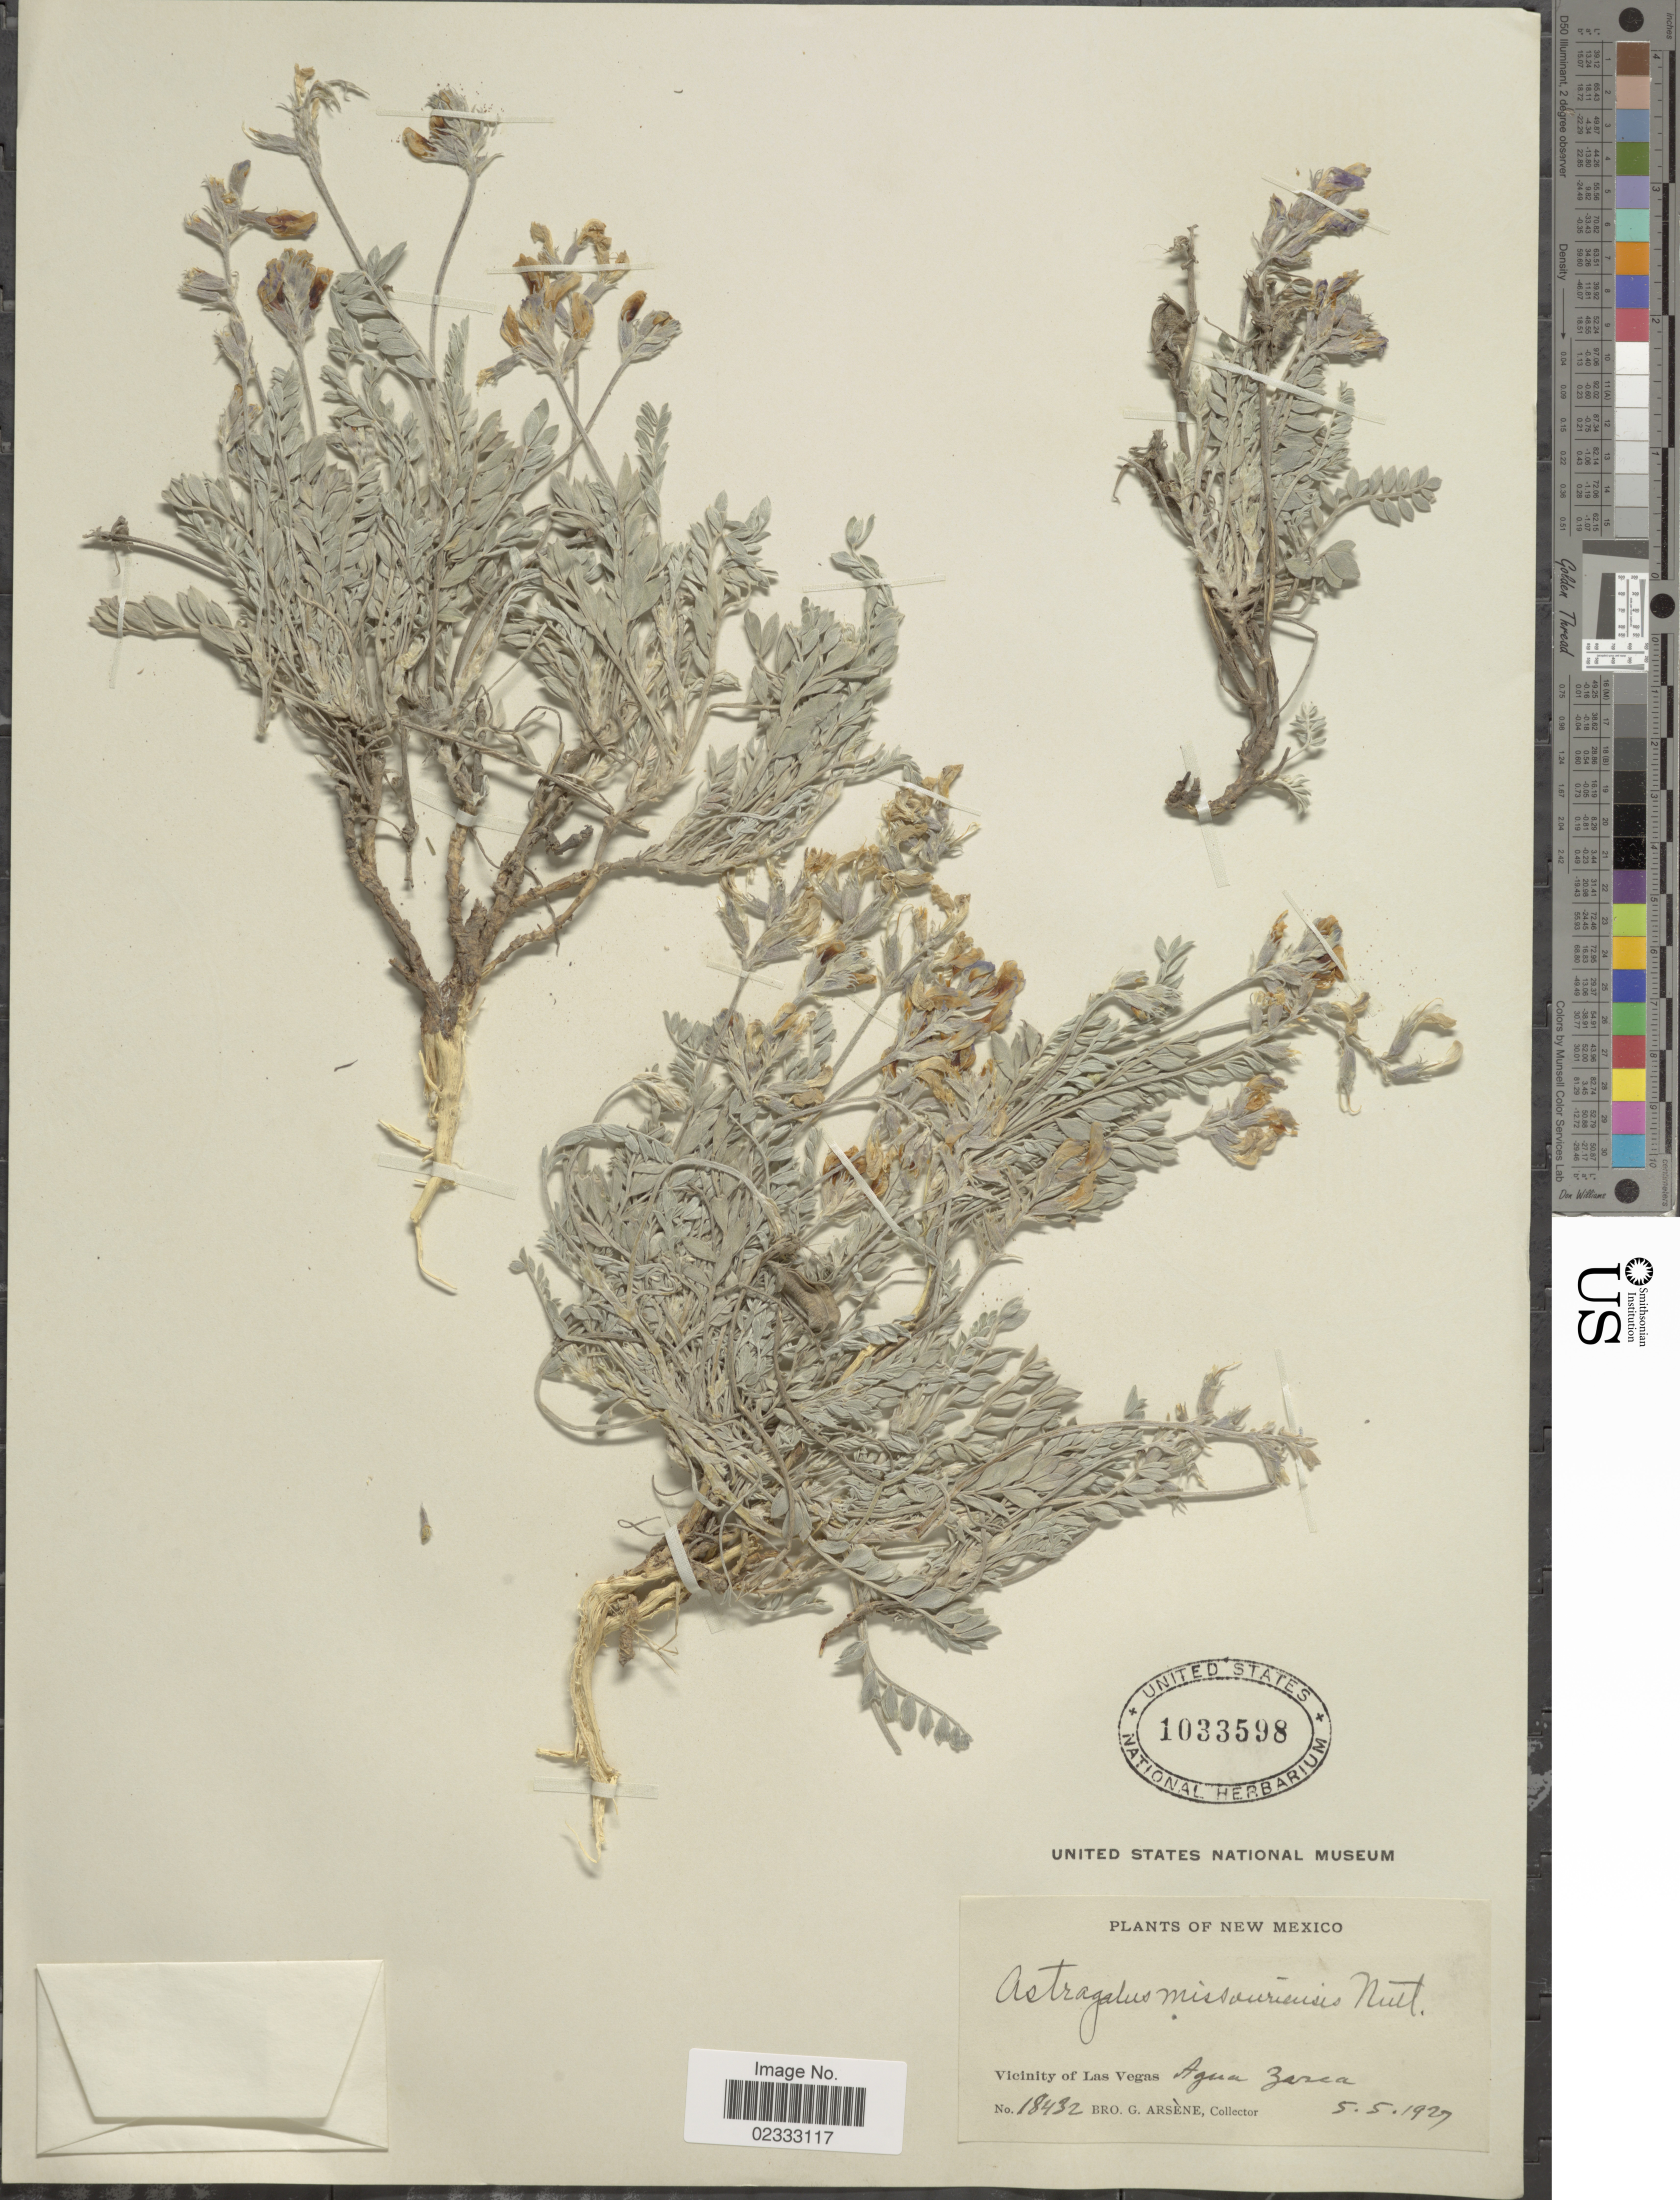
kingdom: Plantae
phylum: Tracheophyta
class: Magnoliopsida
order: Fabales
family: Fabaceae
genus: Astragalus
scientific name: Astragalus missouriensis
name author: Nutt.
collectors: Bro. G. Arsène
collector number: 18432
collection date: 1927-05-05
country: United States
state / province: New Mexico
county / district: San Miguel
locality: Vicinity of Las Vegas - Agua Zarca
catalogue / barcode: US 1033598